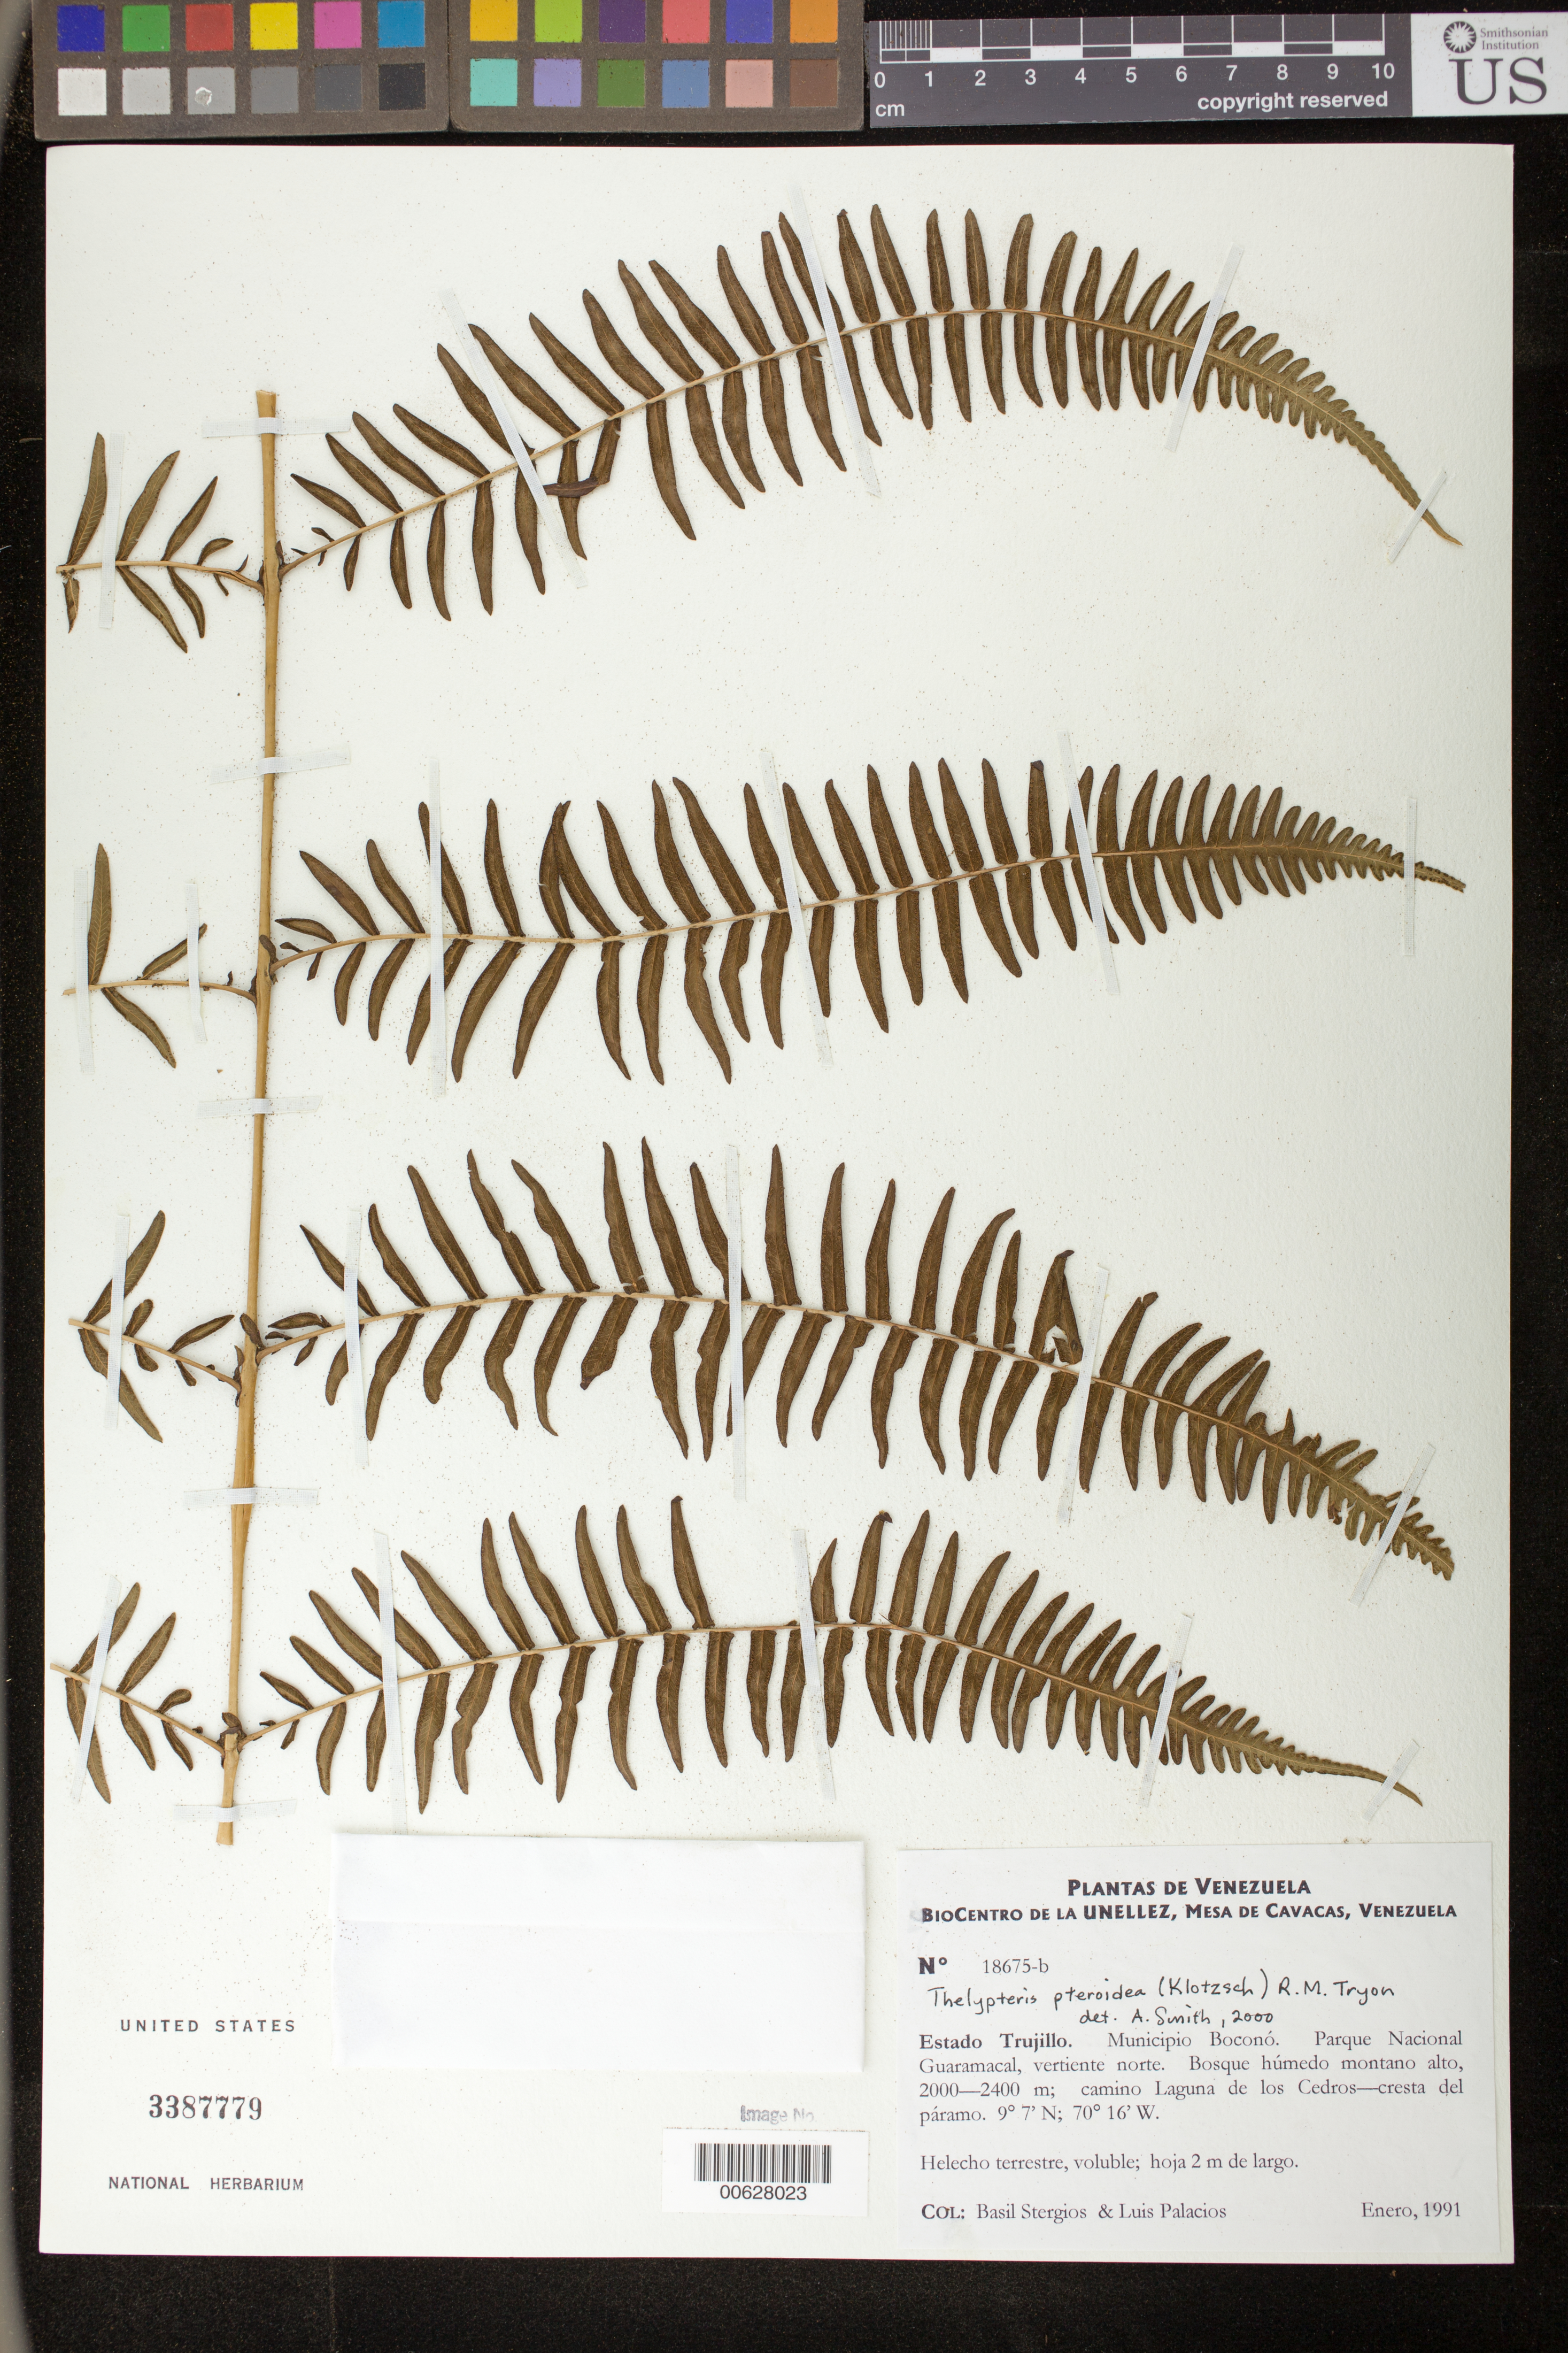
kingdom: Plantae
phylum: Tracheophyta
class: Polypodiopsida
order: Polypodiales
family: Thelypteridaceae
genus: Thelypteris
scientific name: Thelypteris pteroidea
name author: (Klotzsch) R.M. Tryon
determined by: Smith, Alan R., (UC)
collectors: B. G. Stergios & L. Palacios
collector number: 18675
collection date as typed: Jan 1991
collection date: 1991-01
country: Venezuela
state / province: Trujillo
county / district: Boconó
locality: Parque Nacional Guaramacal, vertiente N, camino laguna de los Cedros-cresta del páramo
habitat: Bosque húmedo montano alto.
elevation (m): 2000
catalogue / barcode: US 3387779